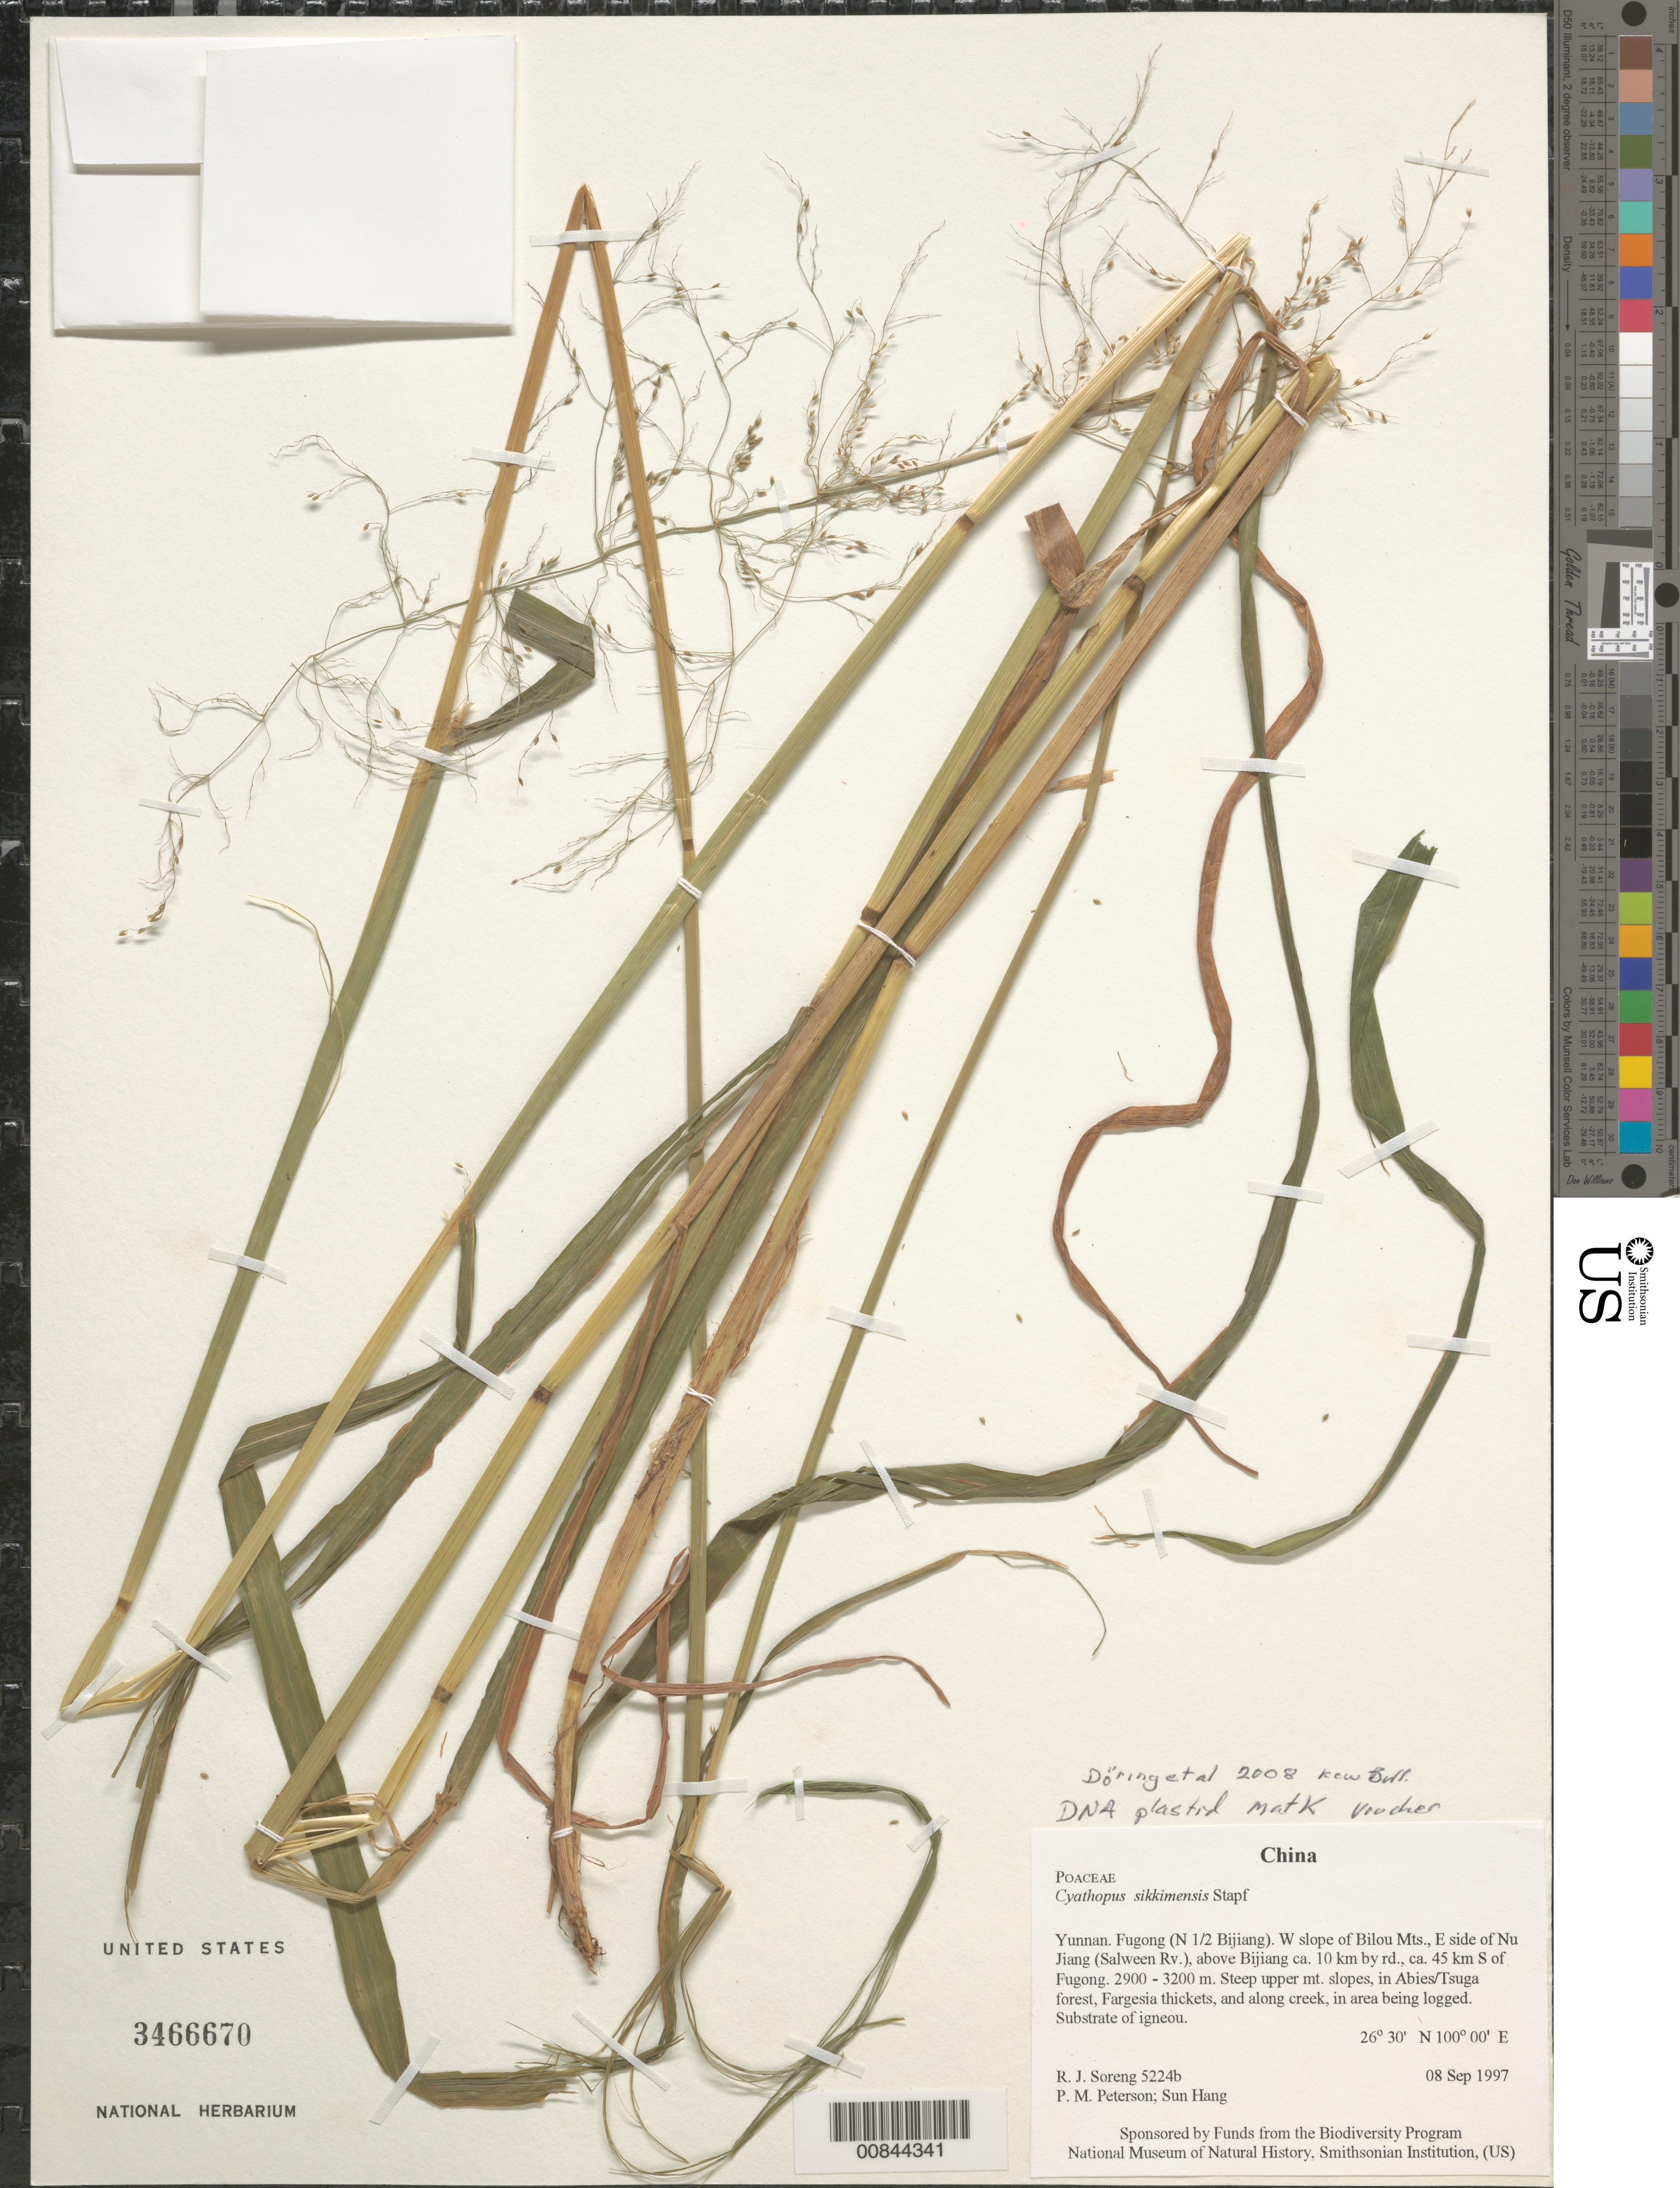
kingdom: Plantae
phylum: Tracheophyta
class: Liliopsida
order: Poales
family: Poaceae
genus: Cyathopus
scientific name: Cyathopus sikkimensis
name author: Stapf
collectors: R. J. Soreng, P. M. Peterson & Sun Hang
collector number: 5224-b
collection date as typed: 08 Sep 1997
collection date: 1997-09-08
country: China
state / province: Yunnan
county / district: Fugong (N 1/2 Bijiang)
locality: W slope of Bilou Mts., E side of Nu Jiang (Salween Rv.), above Bijiang ca. 10 km by rd., ca. 45 km S of Fugong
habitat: Steep upper mt. slopes, in Abies/Tsuga forest, Fargesia thickets, and along creek, in area being logged. Substrate of igneou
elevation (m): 2900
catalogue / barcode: US 3466670